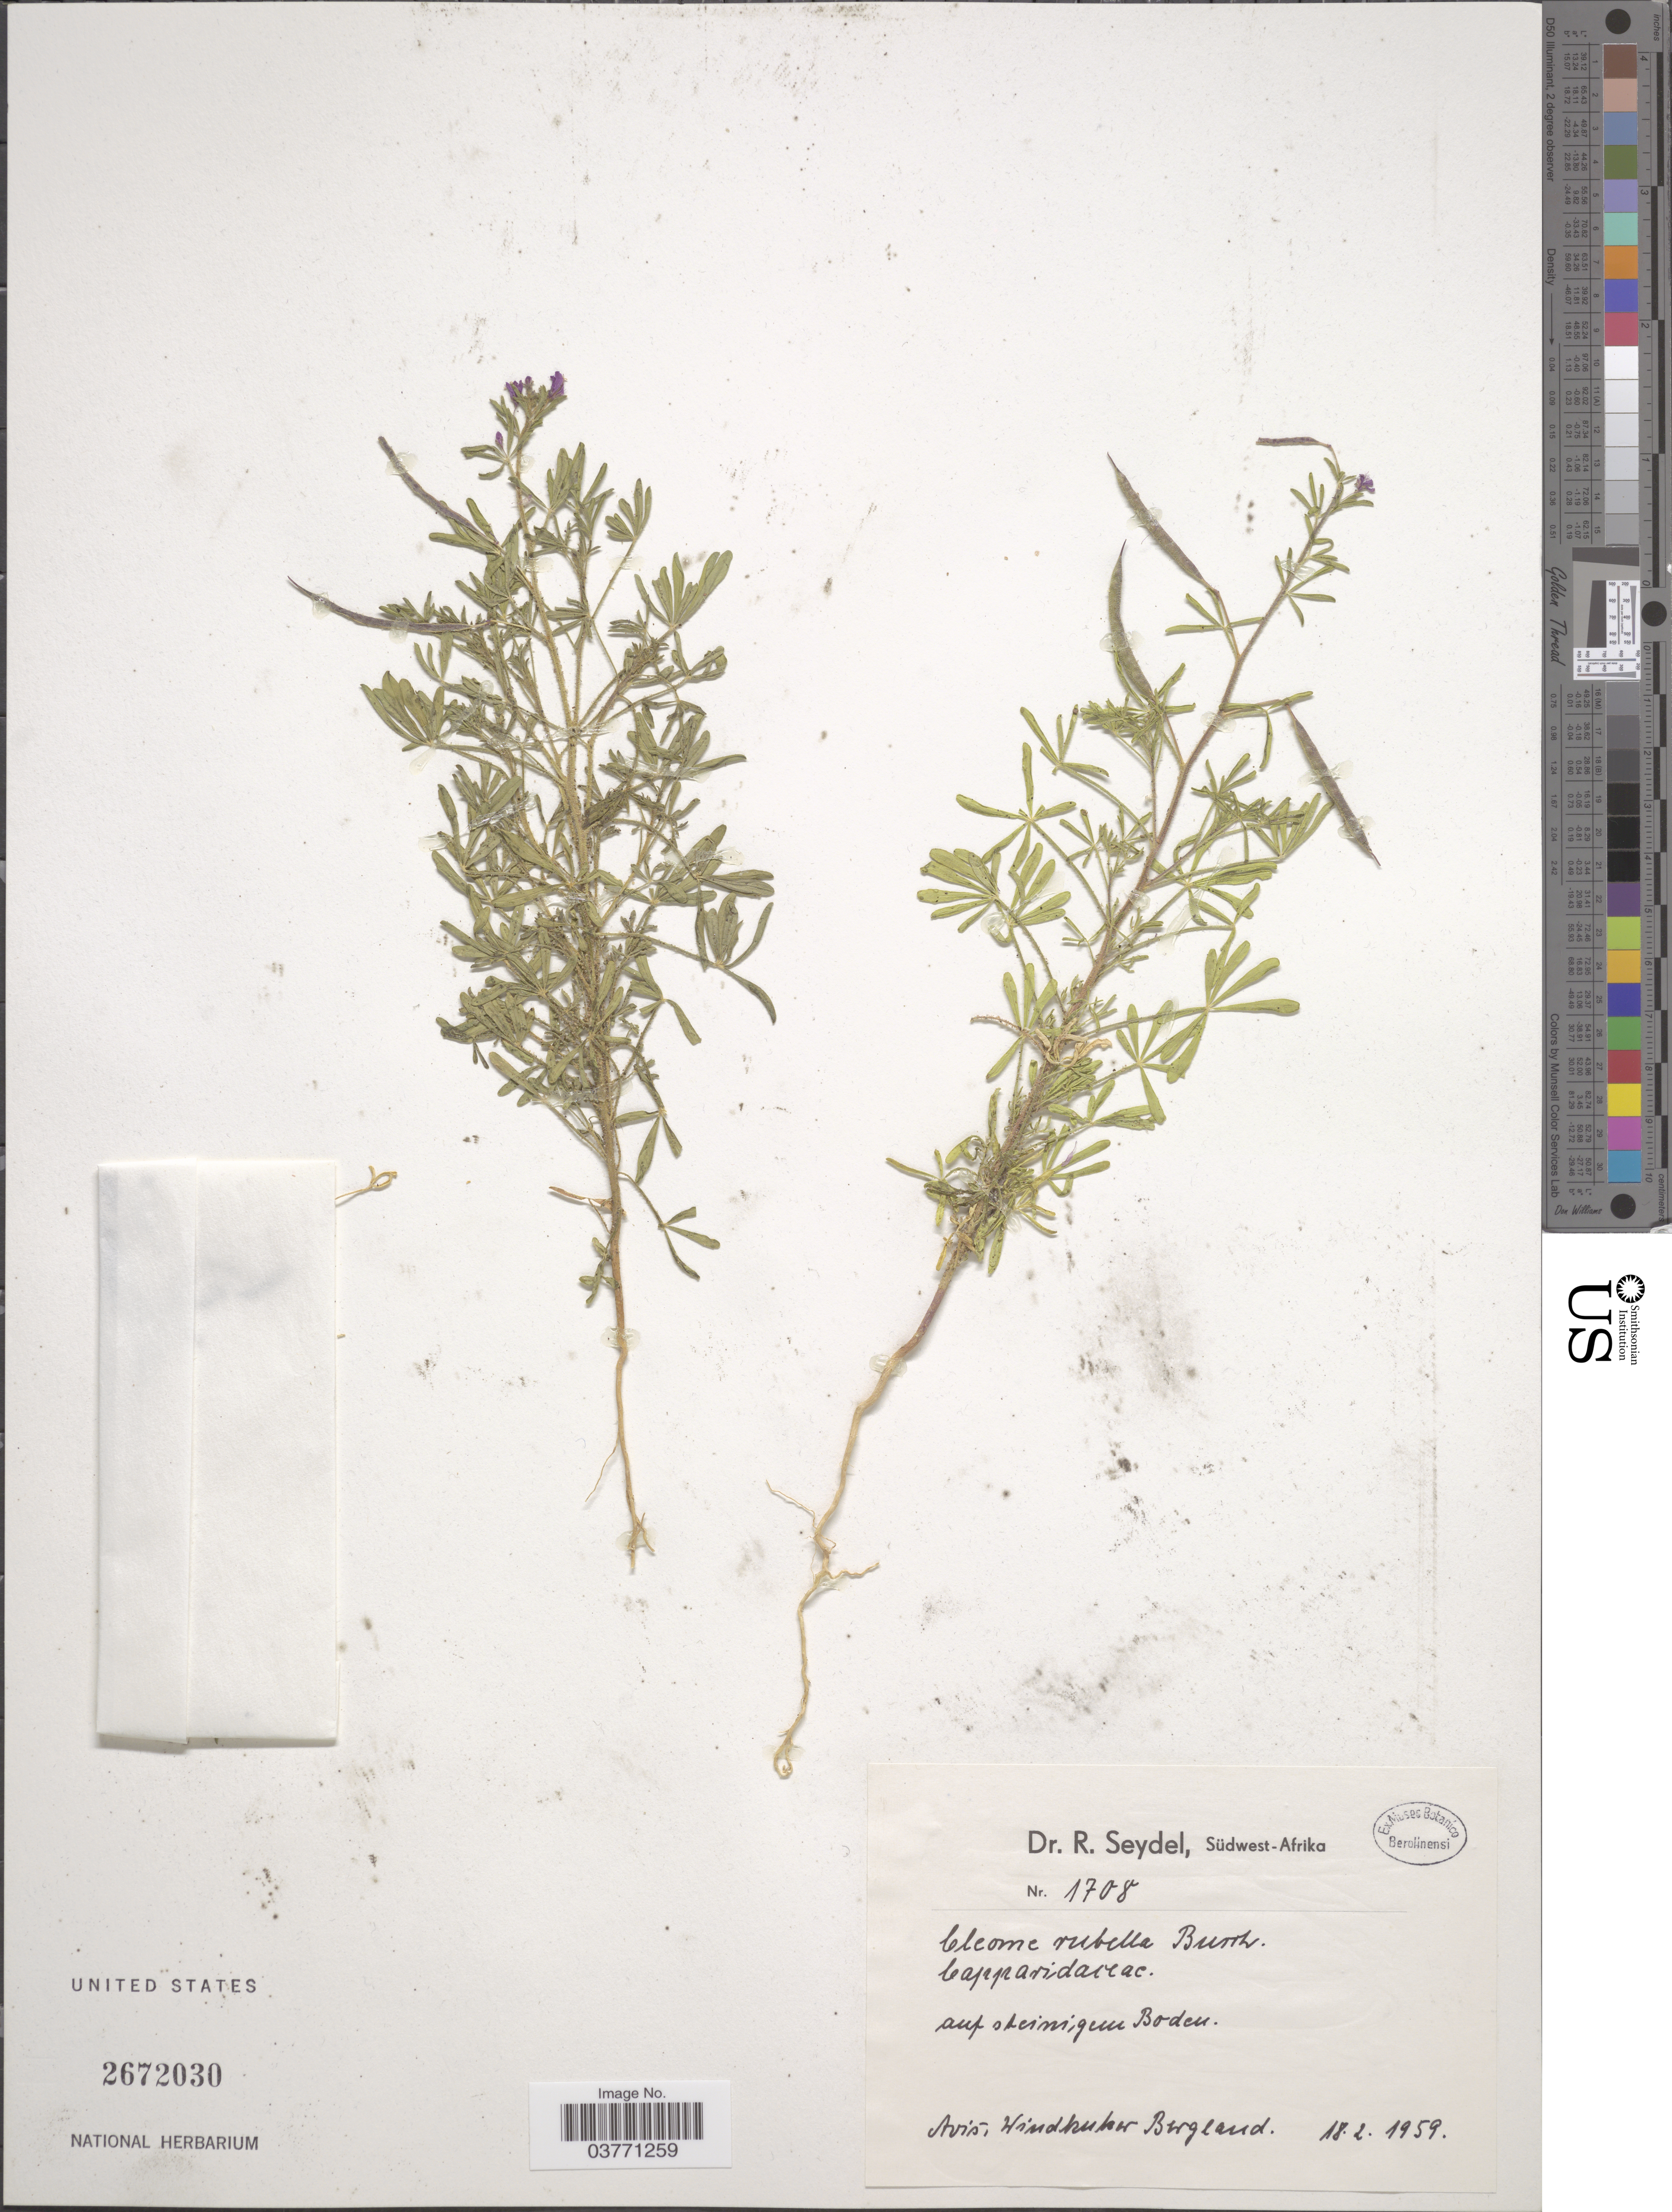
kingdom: Plantae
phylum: Tracheophyta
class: Magnoliopsida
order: Brassicales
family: Cleomaceae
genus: Sieruela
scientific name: Sieruela rubella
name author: (Burch.) Roalson & J.C. Hall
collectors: R. Seydel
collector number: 1708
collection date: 1959-02-18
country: Namibia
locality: Südwest-Afrika. Avis, Windhuker Bergland.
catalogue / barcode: US 2672030